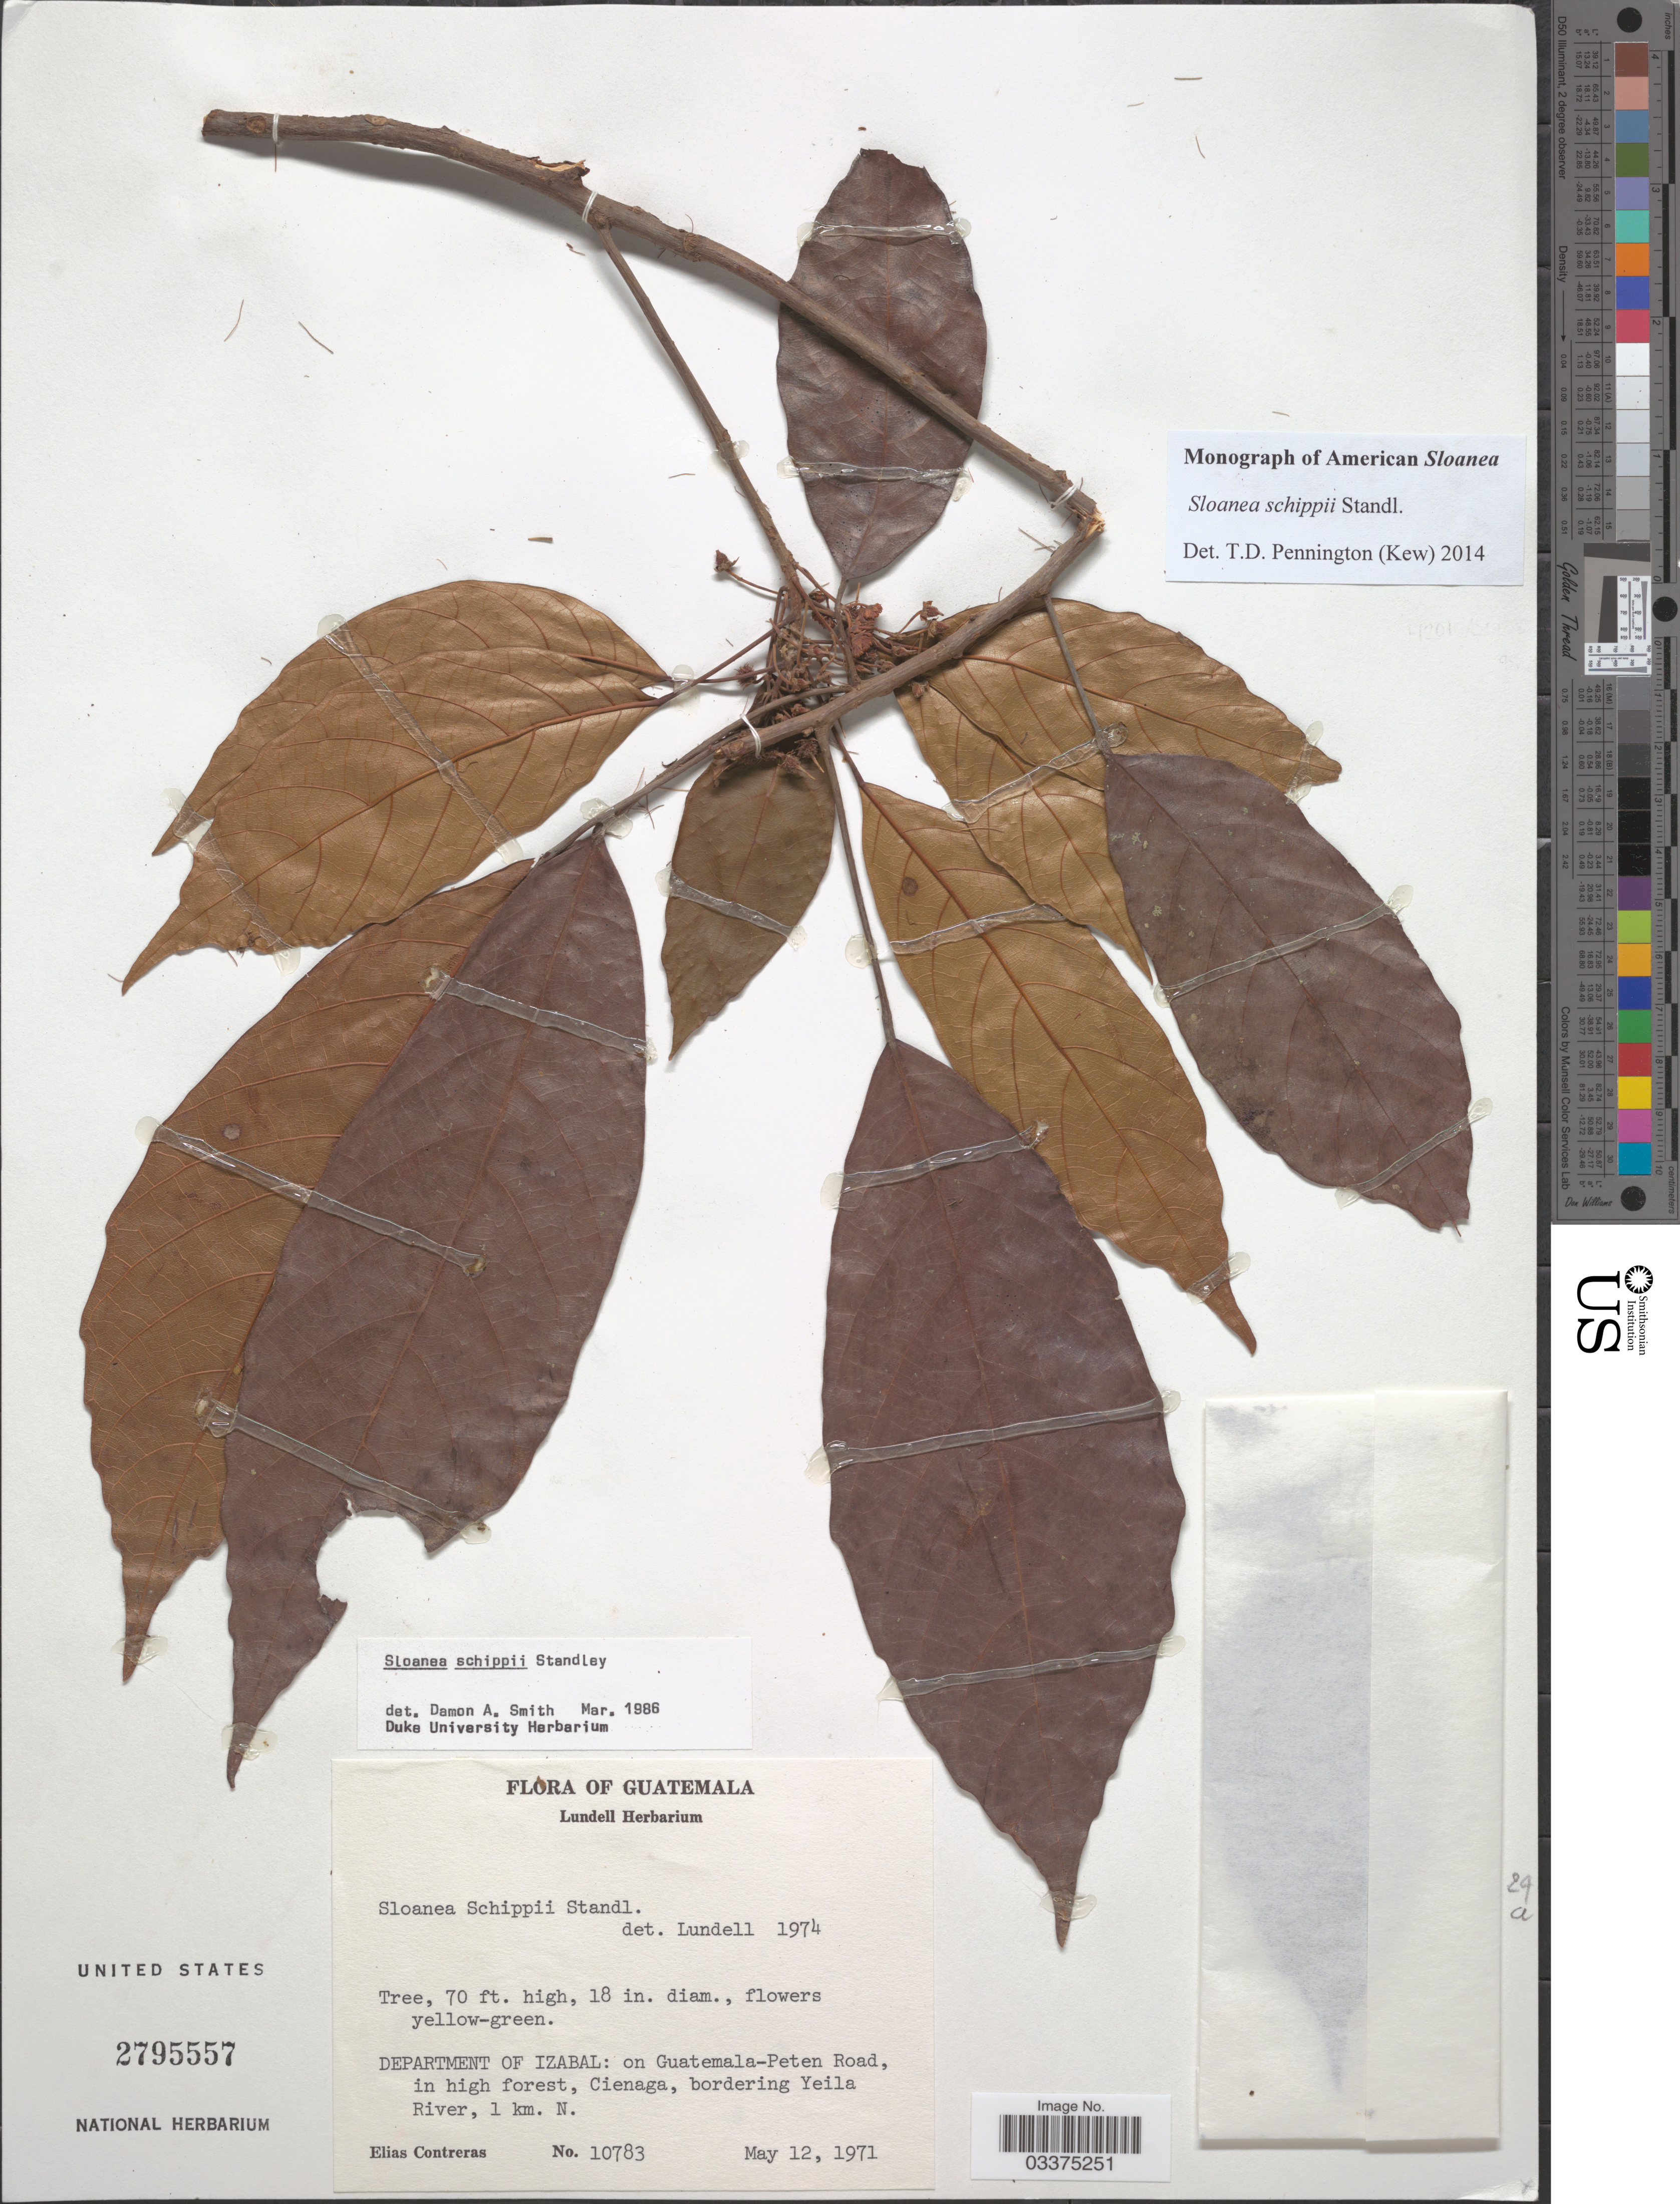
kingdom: Plantae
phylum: Tracheophyta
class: Magnoliopsida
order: Oxalidales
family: Elaeocarpaceae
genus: Sloanea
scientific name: Sloanea schippii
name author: Standl.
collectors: E. Contreras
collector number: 10783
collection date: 1971-05-12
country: Guatemala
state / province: Izabal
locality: Department of Izabal: on Guatemala-Peten Road, in high forest, Cienaga, bordering Yeila River, 1 km. N.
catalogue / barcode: US 2795557